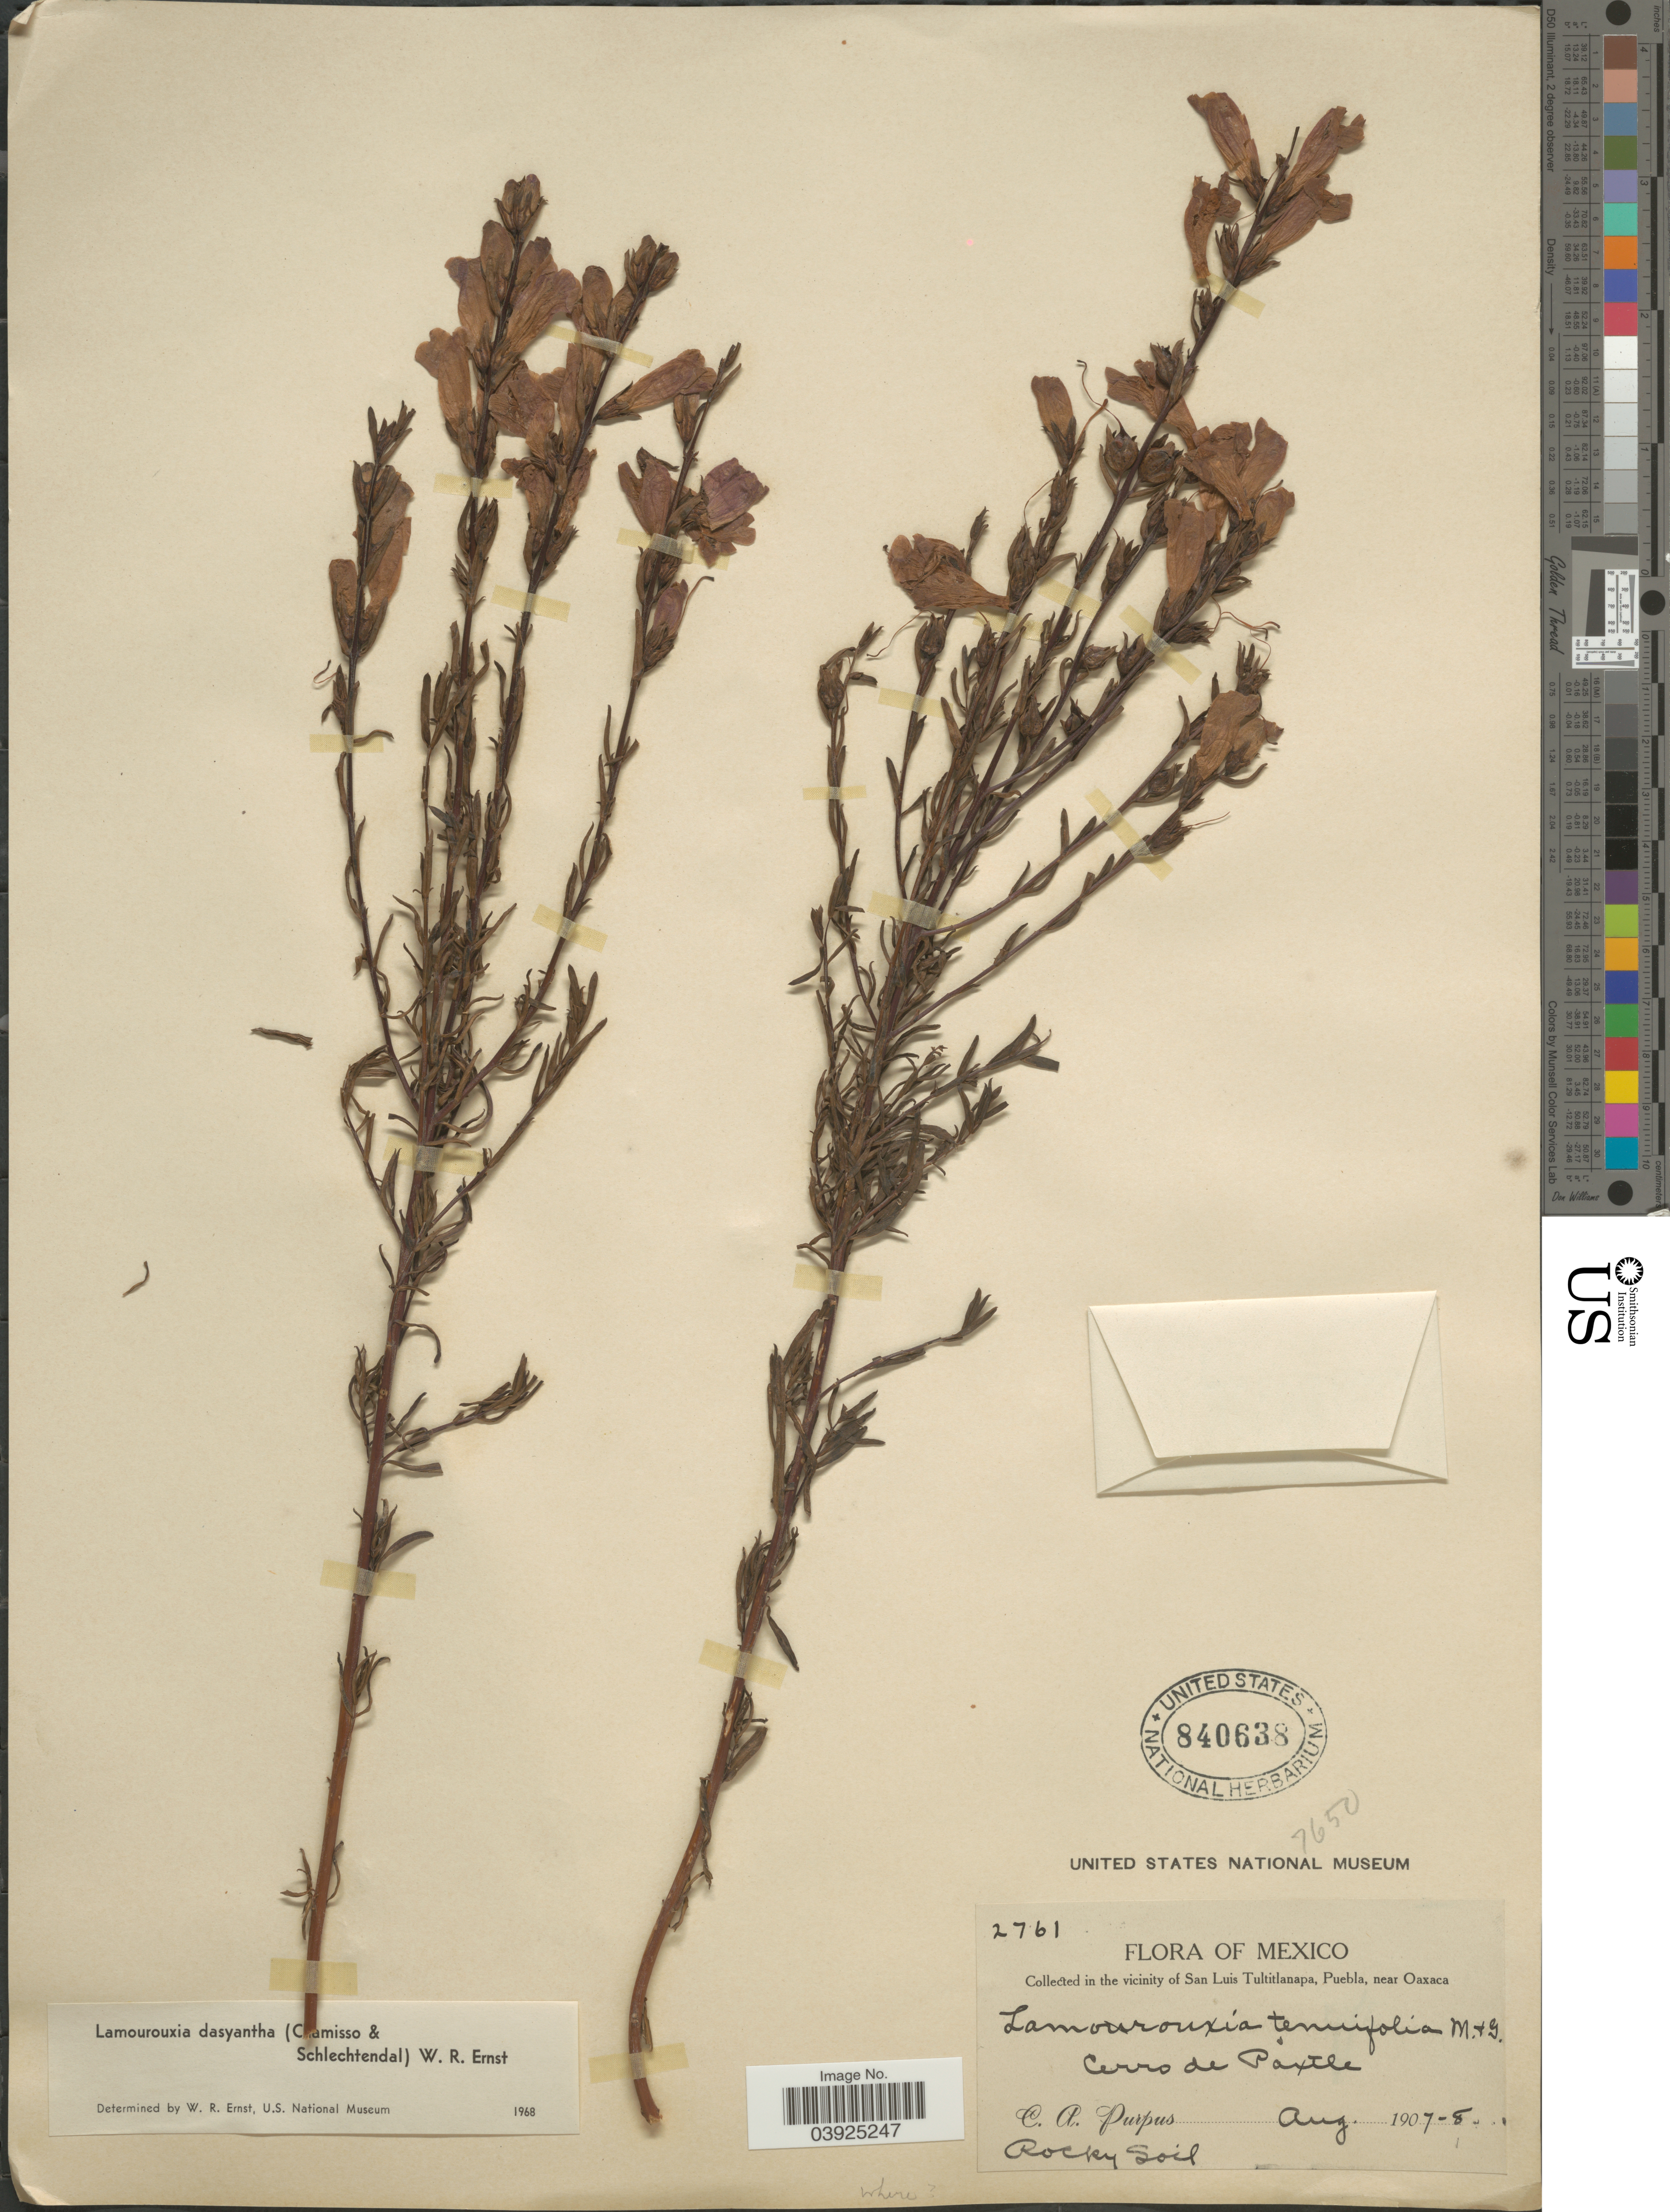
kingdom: Plantae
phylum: Tracheophyta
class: Magnoliopsida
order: Lamiales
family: Orobanchaceae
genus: Lamourouxia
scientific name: Lamourouxia dasyantha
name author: (Cham. & Schltdl.) W.R. Ernst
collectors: C. A. Purpus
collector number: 2761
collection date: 1907-08/1908-08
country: Mexico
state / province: Puebla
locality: In the vicinity of San Luis Tultitlanapa, near Oaxaca. Cerro de Paxtle.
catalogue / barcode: US 840638